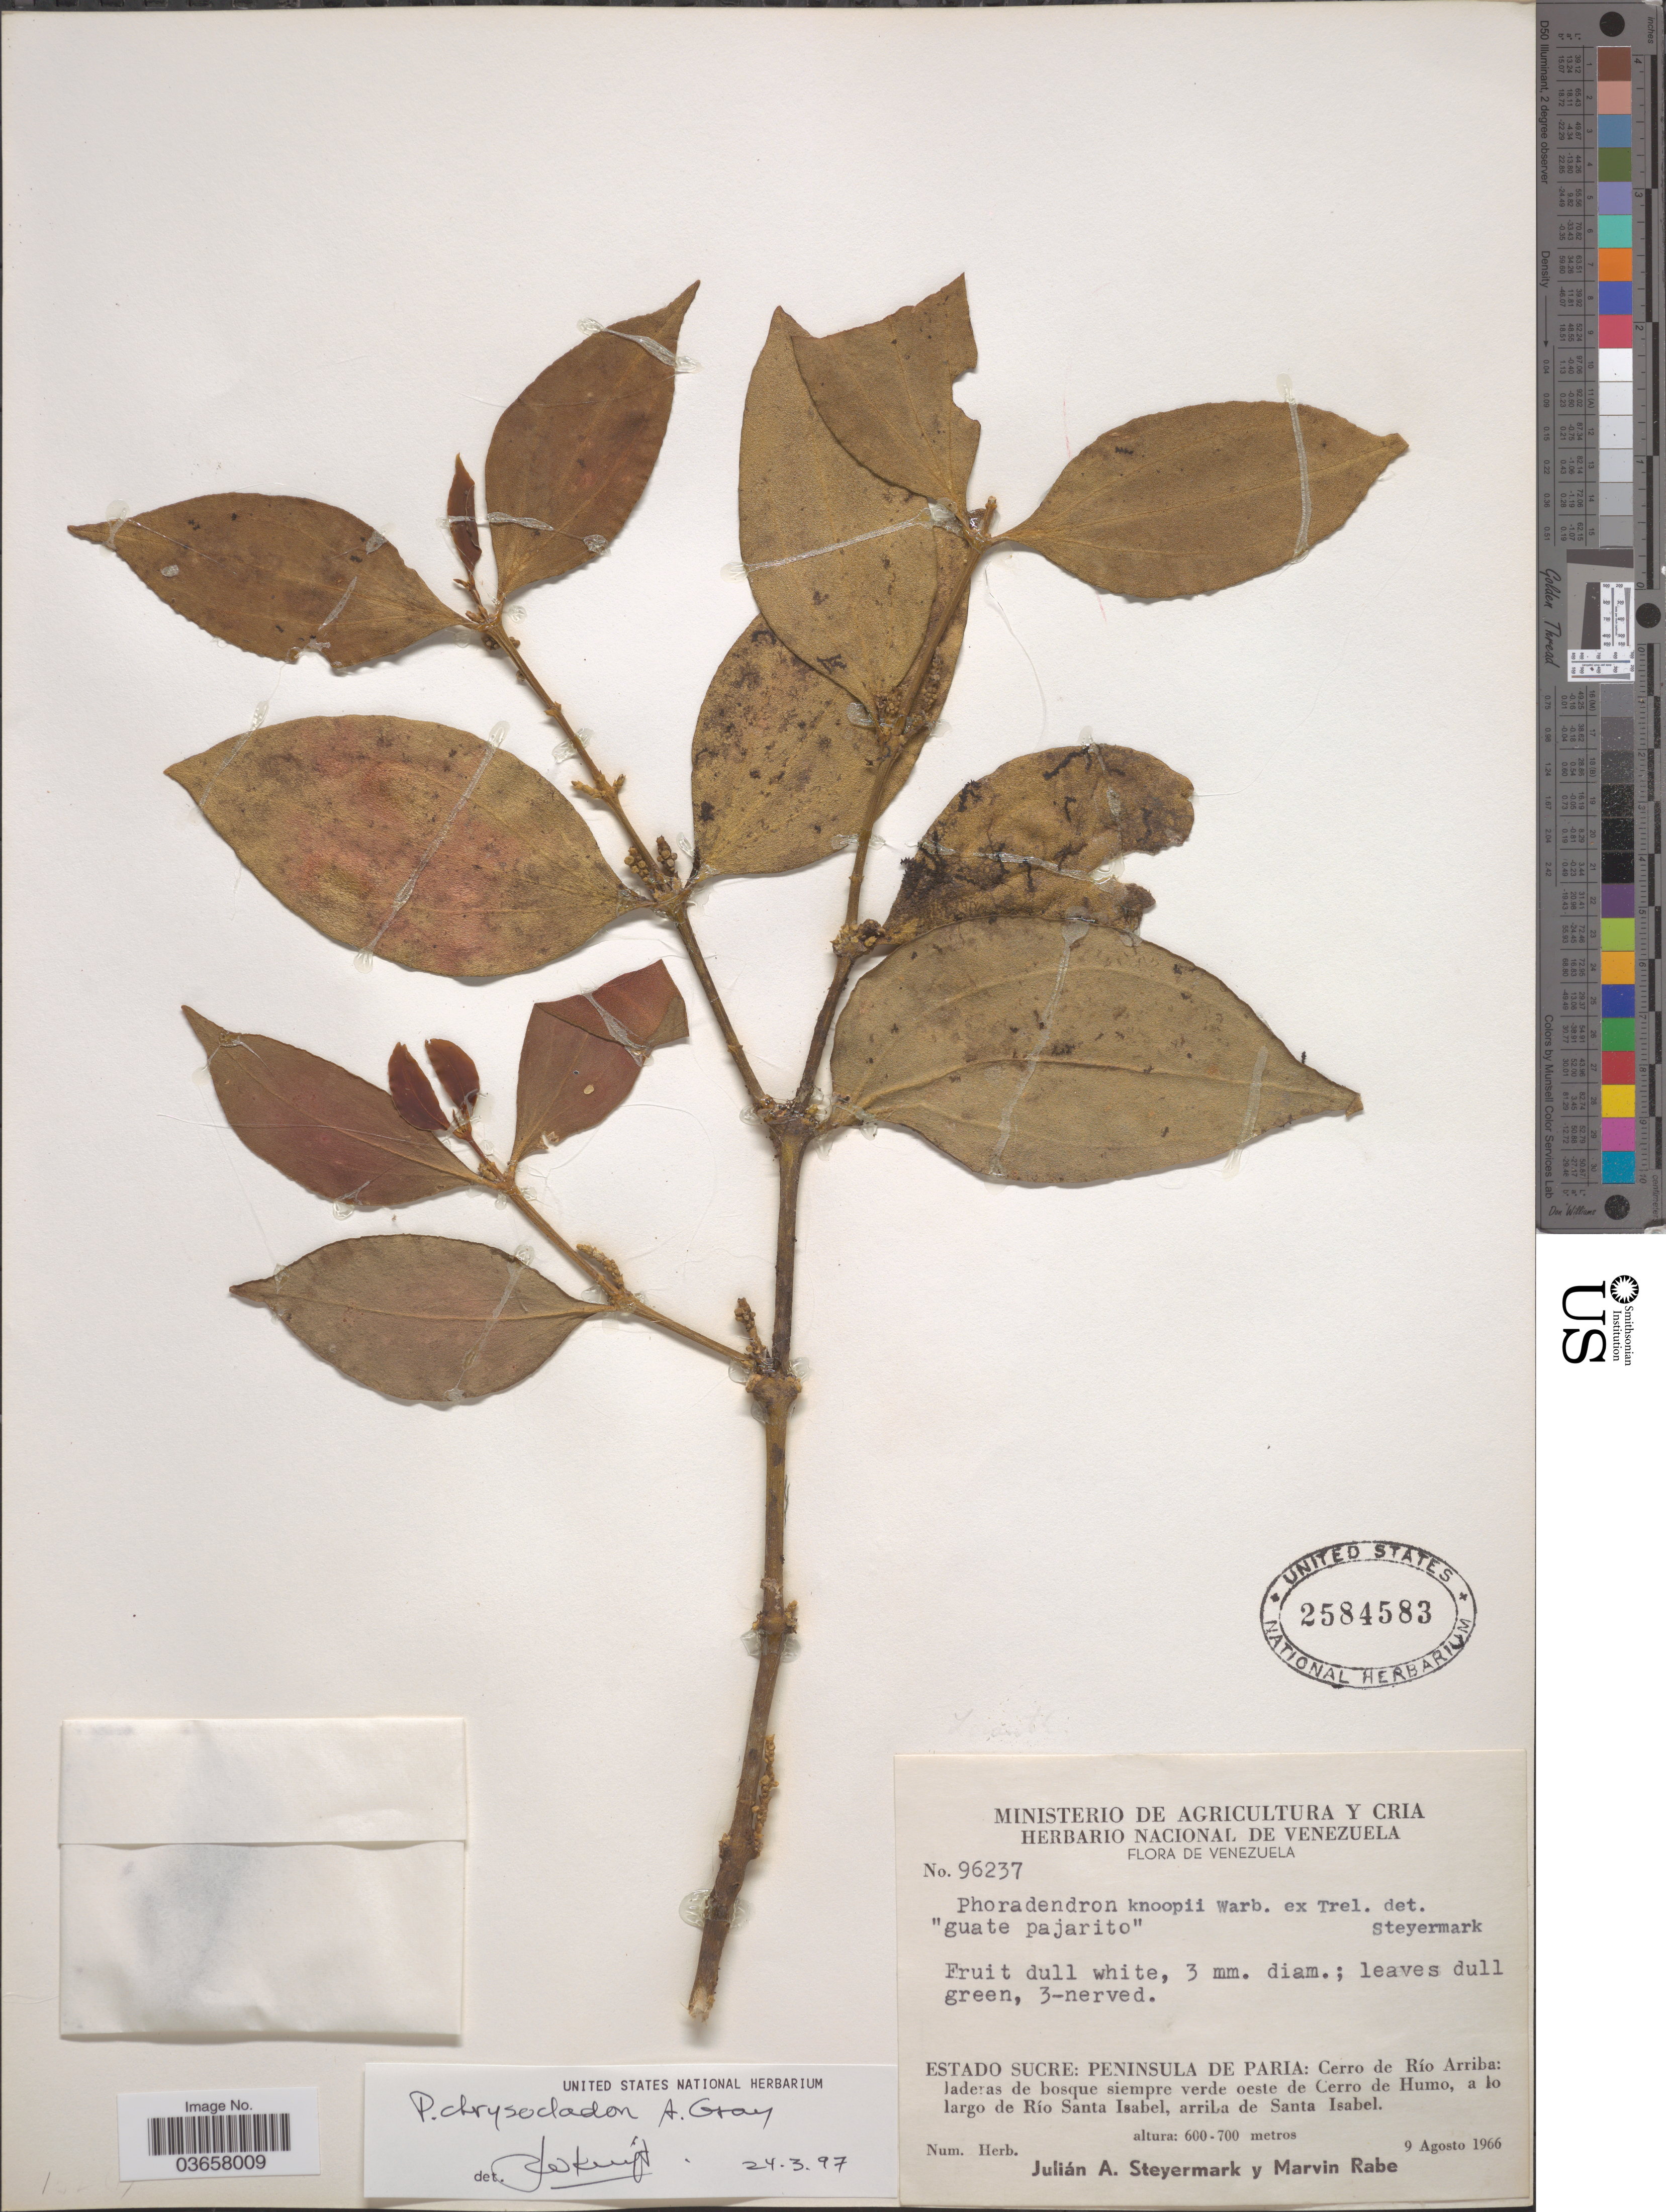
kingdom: Plantae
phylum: Tracheophyta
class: Magnoliopsida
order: Santalales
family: Viscaceae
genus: Phoradendron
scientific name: Phoradendron chrysocladon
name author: A. Gray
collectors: J. Steyermark & M. Rabe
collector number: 96237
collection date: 1966-08-09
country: Colombia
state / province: Sucre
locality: Peninsula de Paria: Cerro de Río Arriba: laderas de bosque siempre verde oeste de Cerro de Humo, a lo largo de Río Santa Isabel, arriba de Santa Isabel.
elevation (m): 600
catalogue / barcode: US 2584583